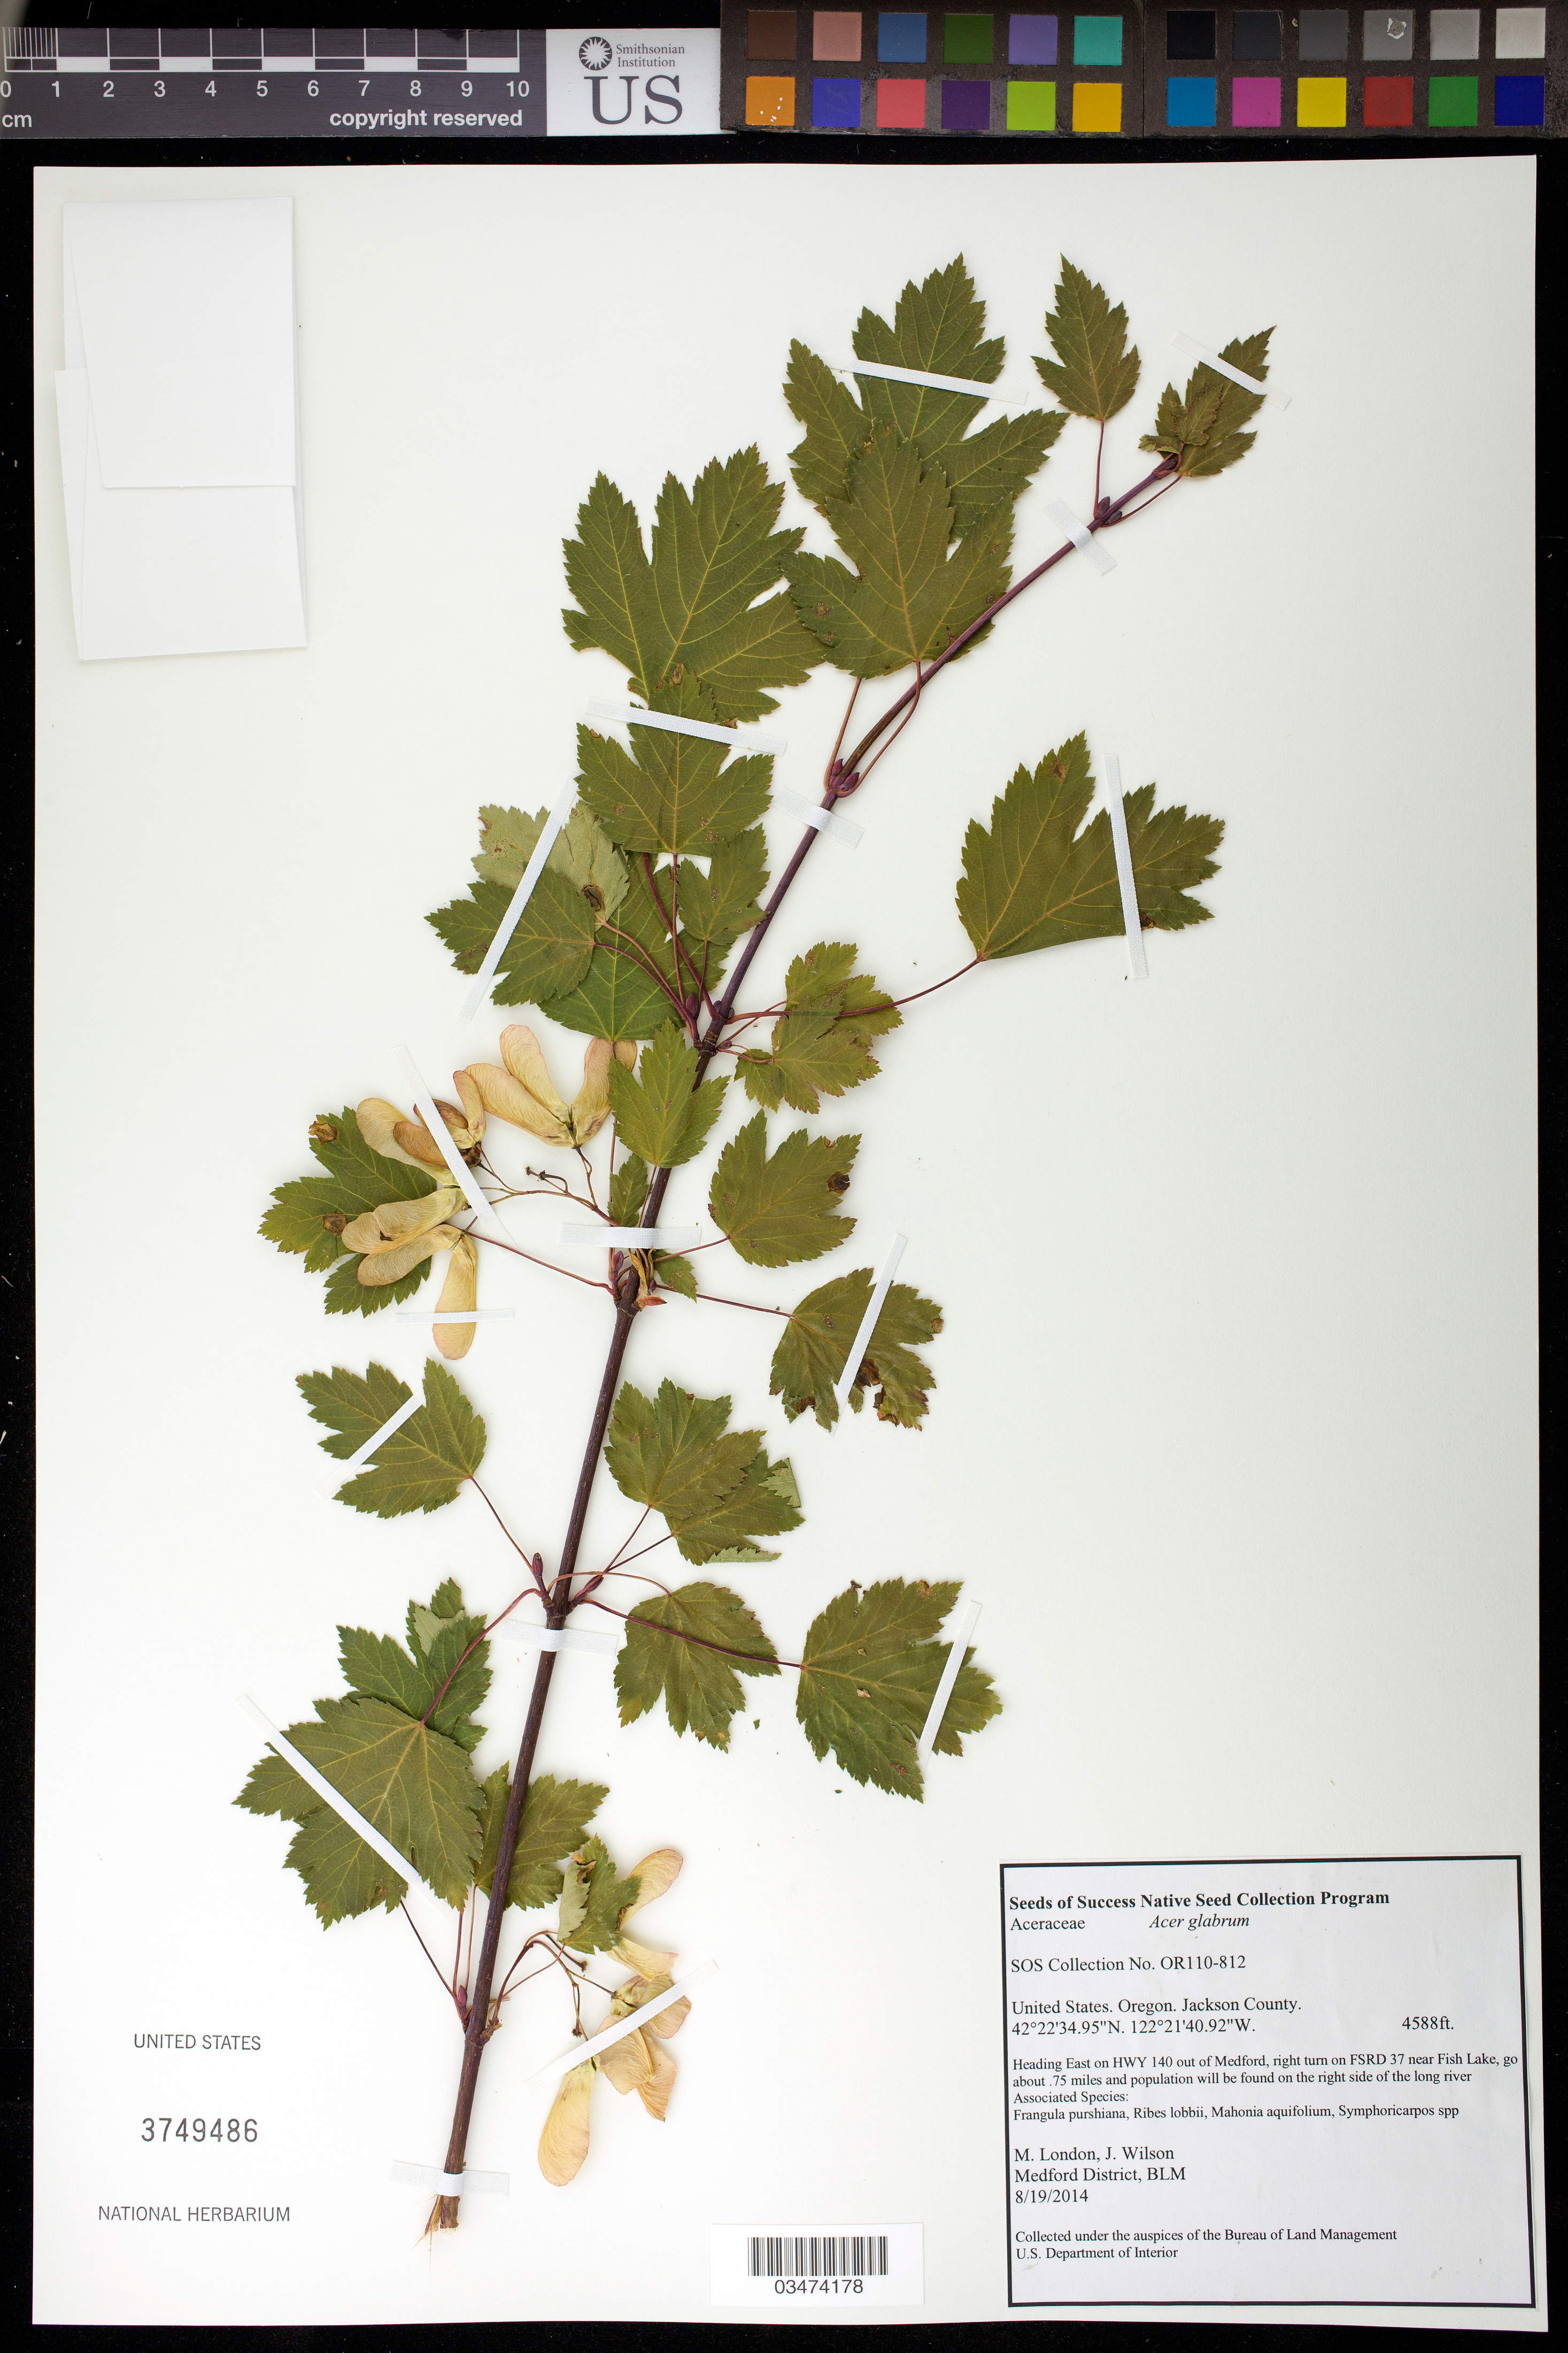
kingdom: Plantae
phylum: Tracheophyta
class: Magnoliopsida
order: Sapindales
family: Sapindaceae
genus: Acer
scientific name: Acer glabrum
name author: Torr.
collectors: M. London & J. Wilson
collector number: OR110-812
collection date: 2014-08-19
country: United States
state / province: Oregon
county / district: Jackson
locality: Near Fish Lake, right side of the long river.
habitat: Associated species: Frangula purshiana, Ribes lobbii, Mahonia aquifolium, Symphoricarpos sp.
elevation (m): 1398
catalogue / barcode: US 3749486